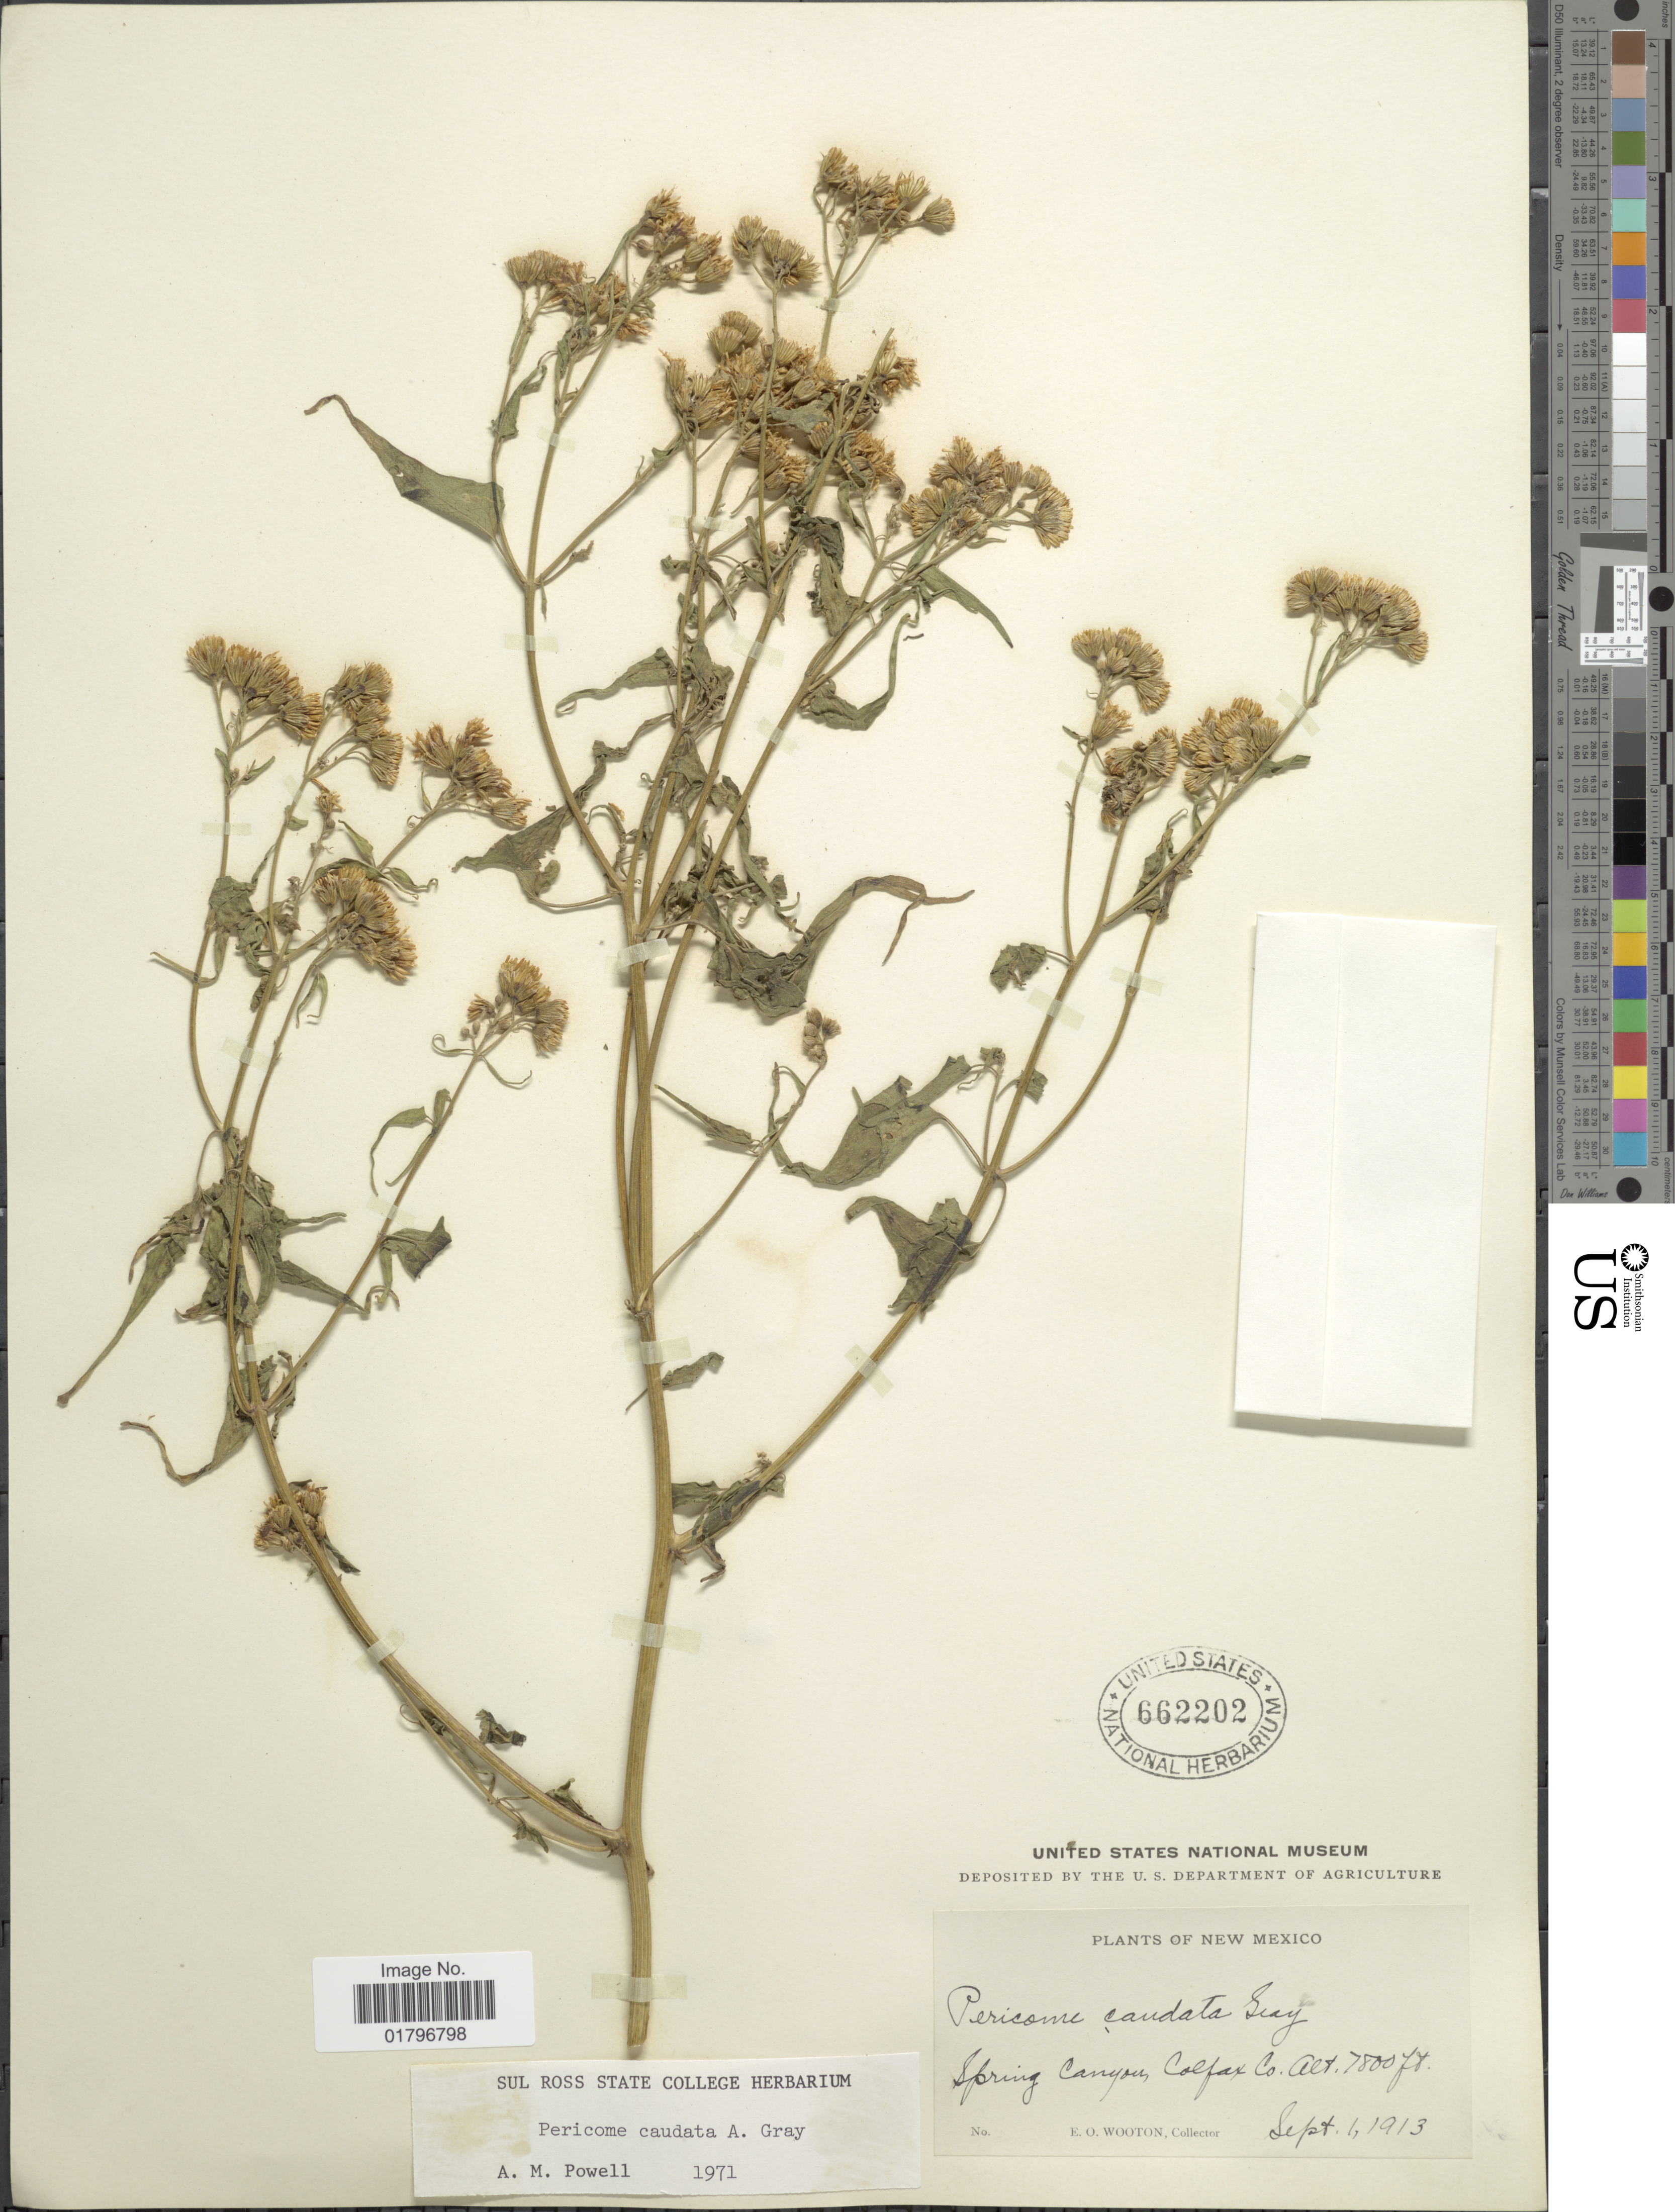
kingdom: Plantae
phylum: Tracheophyta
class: Magnoliopsida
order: Asterales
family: Asteraceae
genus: Pericome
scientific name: Pericome caudata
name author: A. Gray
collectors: E. O. Wooton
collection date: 1913-09-01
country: United States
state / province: New Mexico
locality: Spring Canyon, Colfax Co.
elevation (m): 2377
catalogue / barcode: US 662202